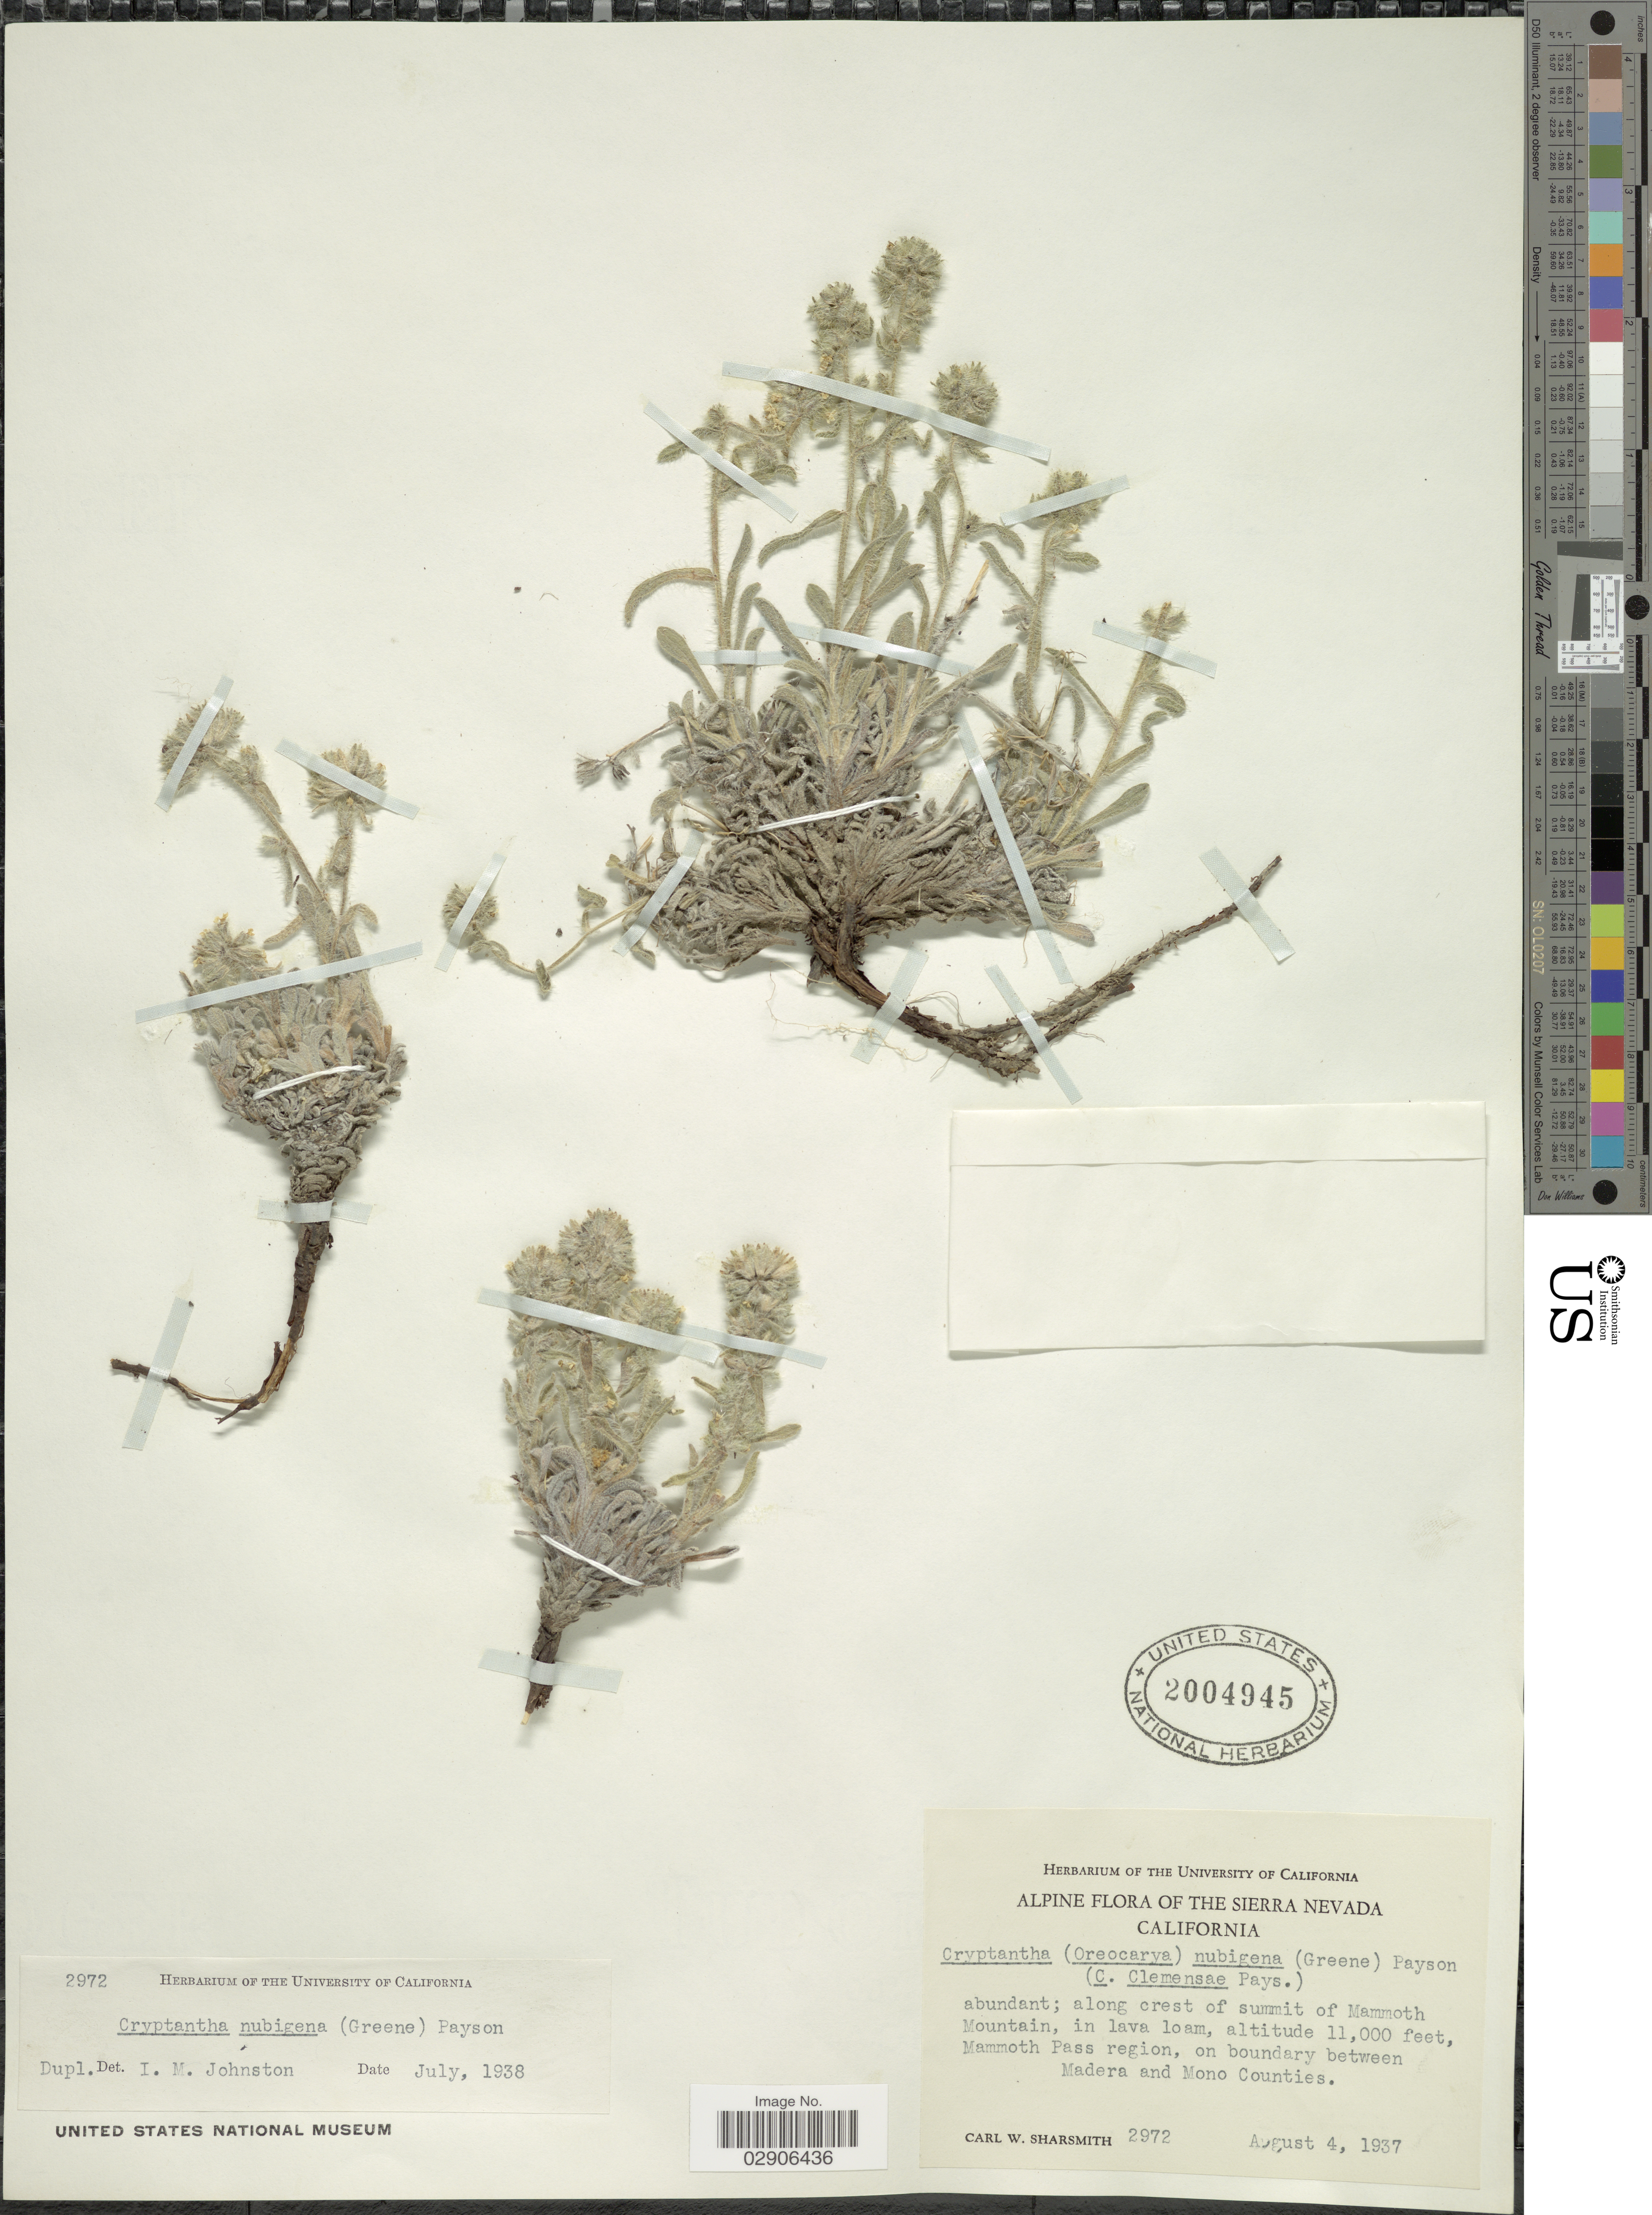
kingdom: Plantae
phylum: Tracheophyta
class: Magnoliopsida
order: Boraginales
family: Boraginaceae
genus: Oreocarya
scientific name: Oreocarya nubigena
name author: Greene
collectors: C. Sharsmith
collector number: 2972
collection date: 1937-08-04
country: United States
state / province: California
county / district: Mono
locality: Alpine. The Sierra Nevada. Abundant; along crest of summit of Mammoth Mountain, in lava loam, Mammoth Pass region, on boundary between Madera and Mono Counties.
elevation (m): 3353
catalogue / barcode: US 2004945